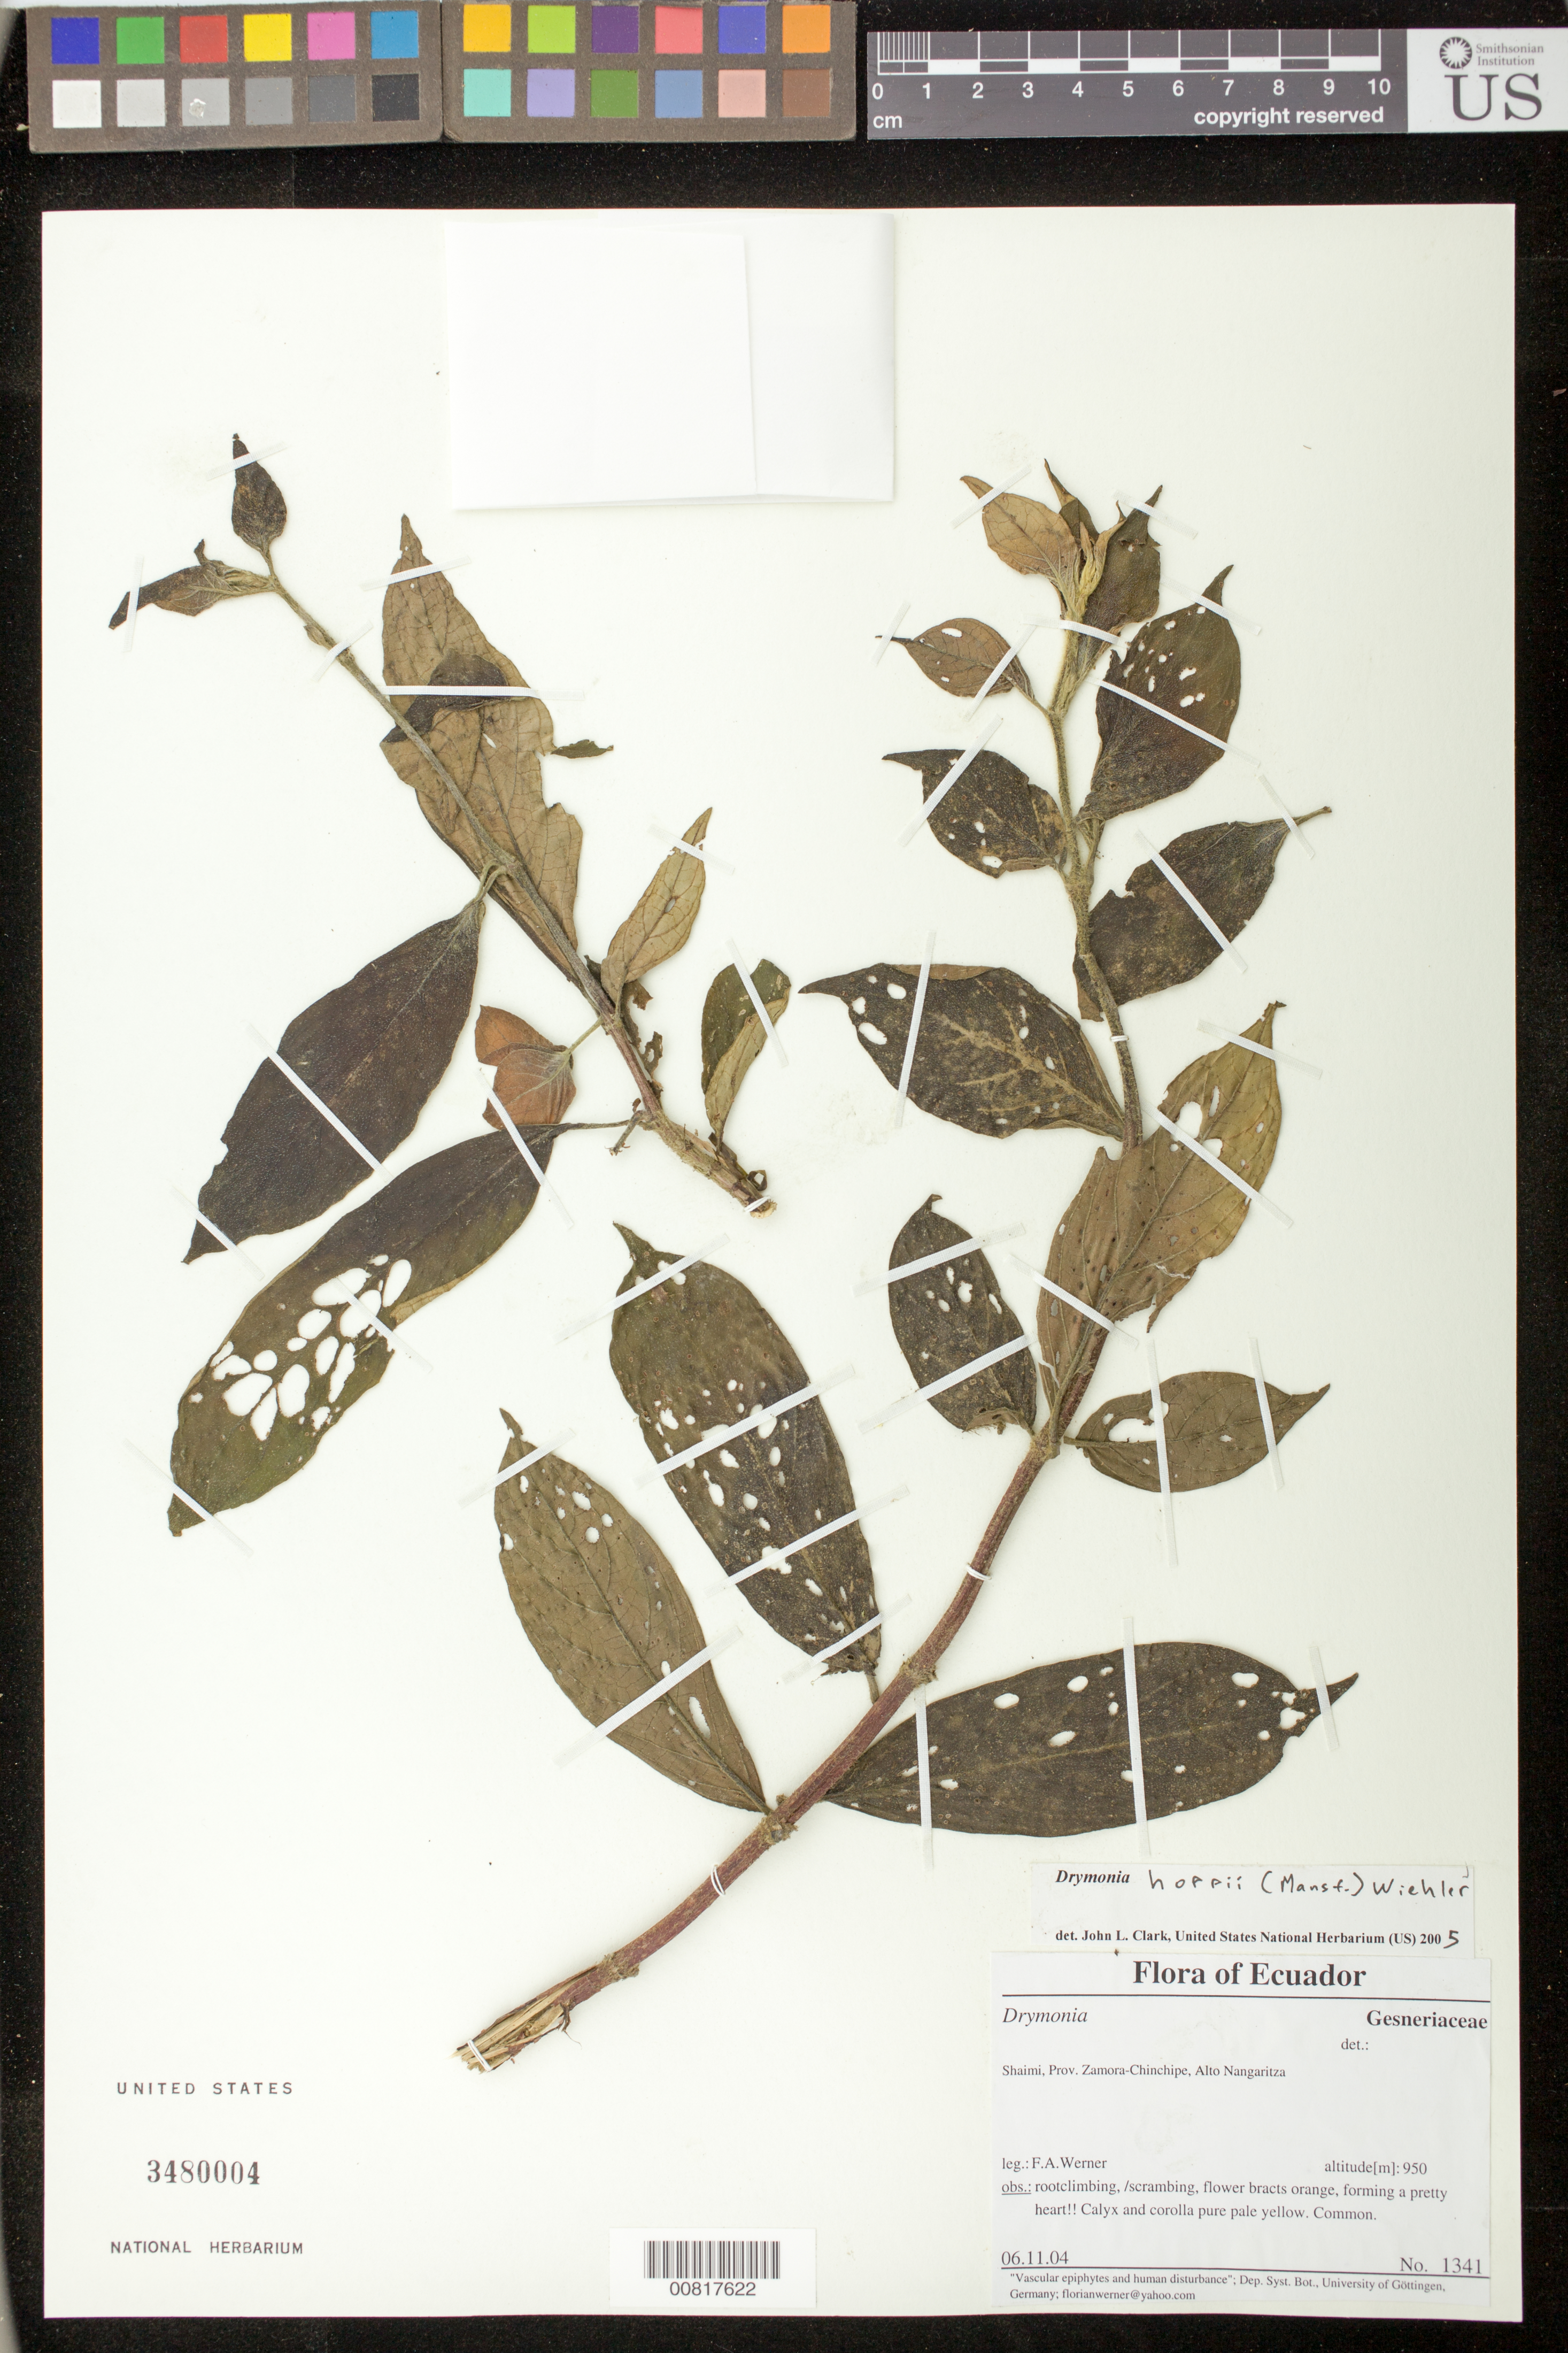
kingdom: Plantae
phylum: Tracheophyta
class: Magnoliopsida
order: Lamiales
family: Gesneriaceae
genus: Drymonia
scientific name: Drymonia hoppii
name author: (Mansf.) Wiehler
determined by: Clark, J. L., (SEL), The Marie Selby Botanical Garden (UNITED STATES)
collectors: F. Werner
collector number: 1341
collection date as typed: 06 Nov 2004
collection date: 2004-11-06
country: Ecuador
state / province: Zamora-Chinchipe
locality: Shaimi, Prov. Zamora-Chinchipe, Alto Nangaritza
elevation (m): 950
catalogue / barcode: US 3480004